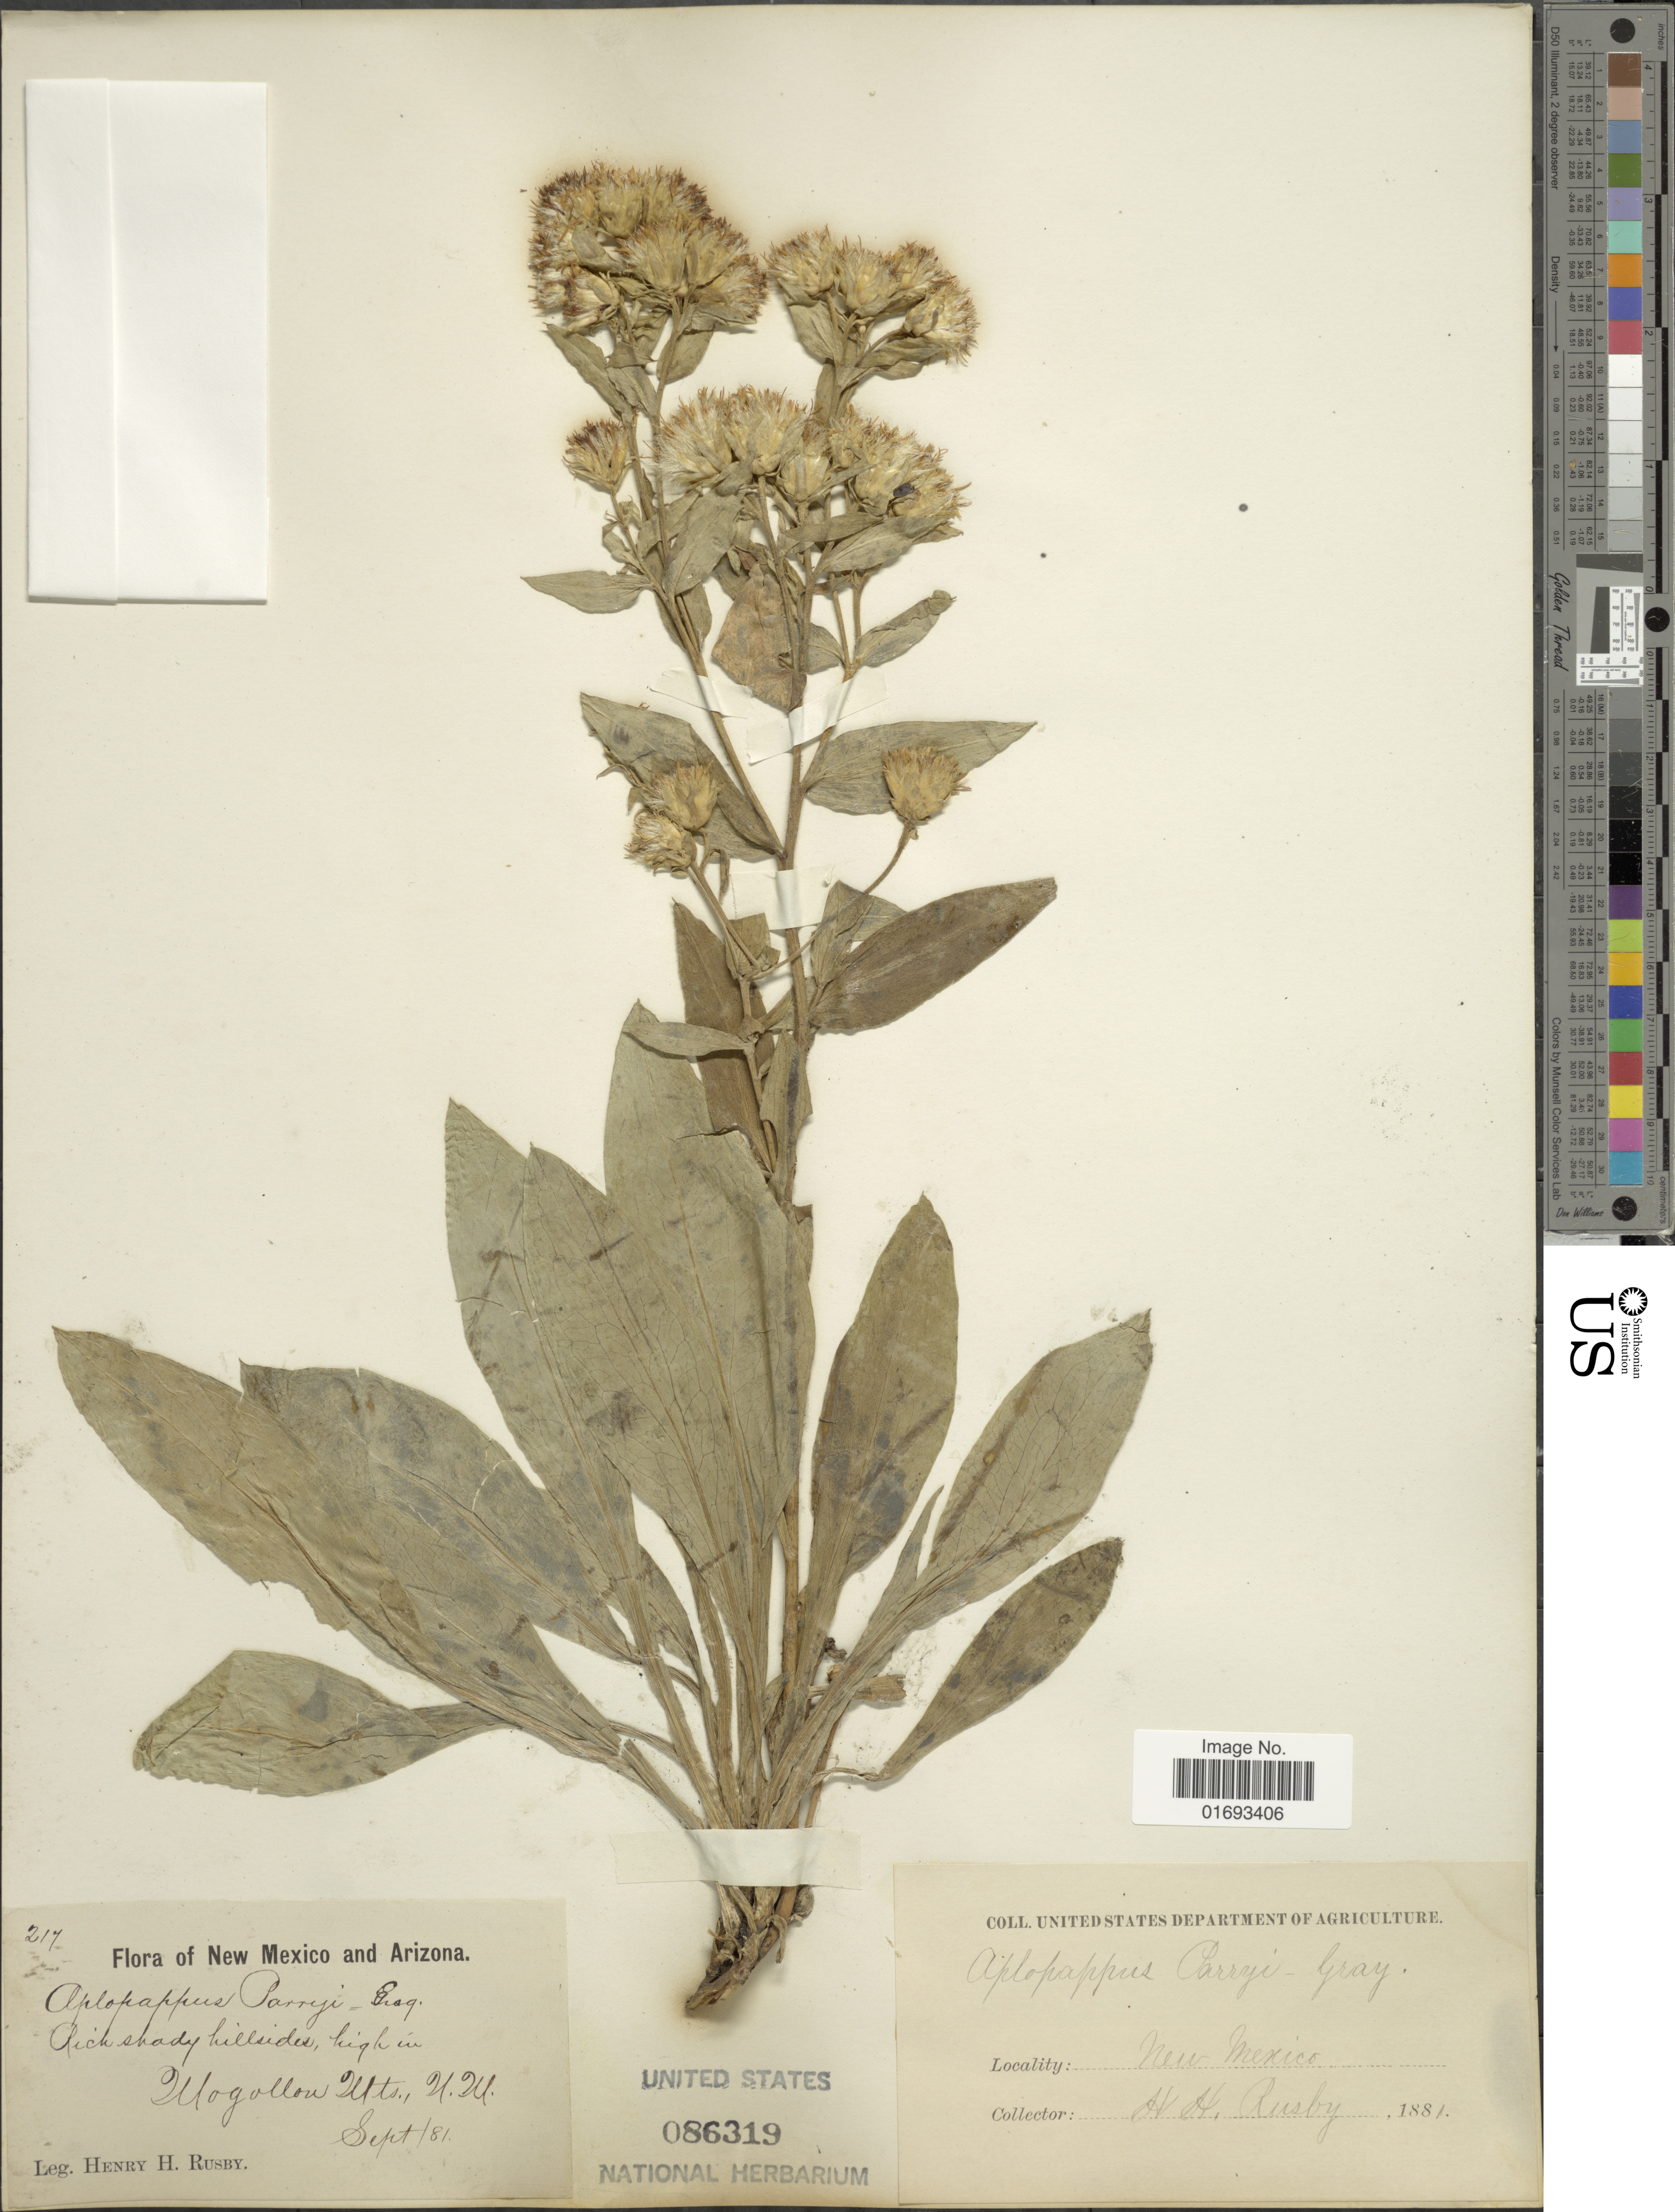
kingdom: Plantae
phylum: Tracheophyta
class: Magnoliopsida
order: Asterales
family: Asteraceae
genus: Oreochrysum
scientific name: Oreochrysum parryi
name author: (A. Gray) Rydb.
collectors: H. H. Rusby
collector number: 217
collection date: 1881-09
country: United States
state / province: New Mexico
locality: Rich shady hillsides, high in Mogollow Mts.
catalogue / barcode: US 86319